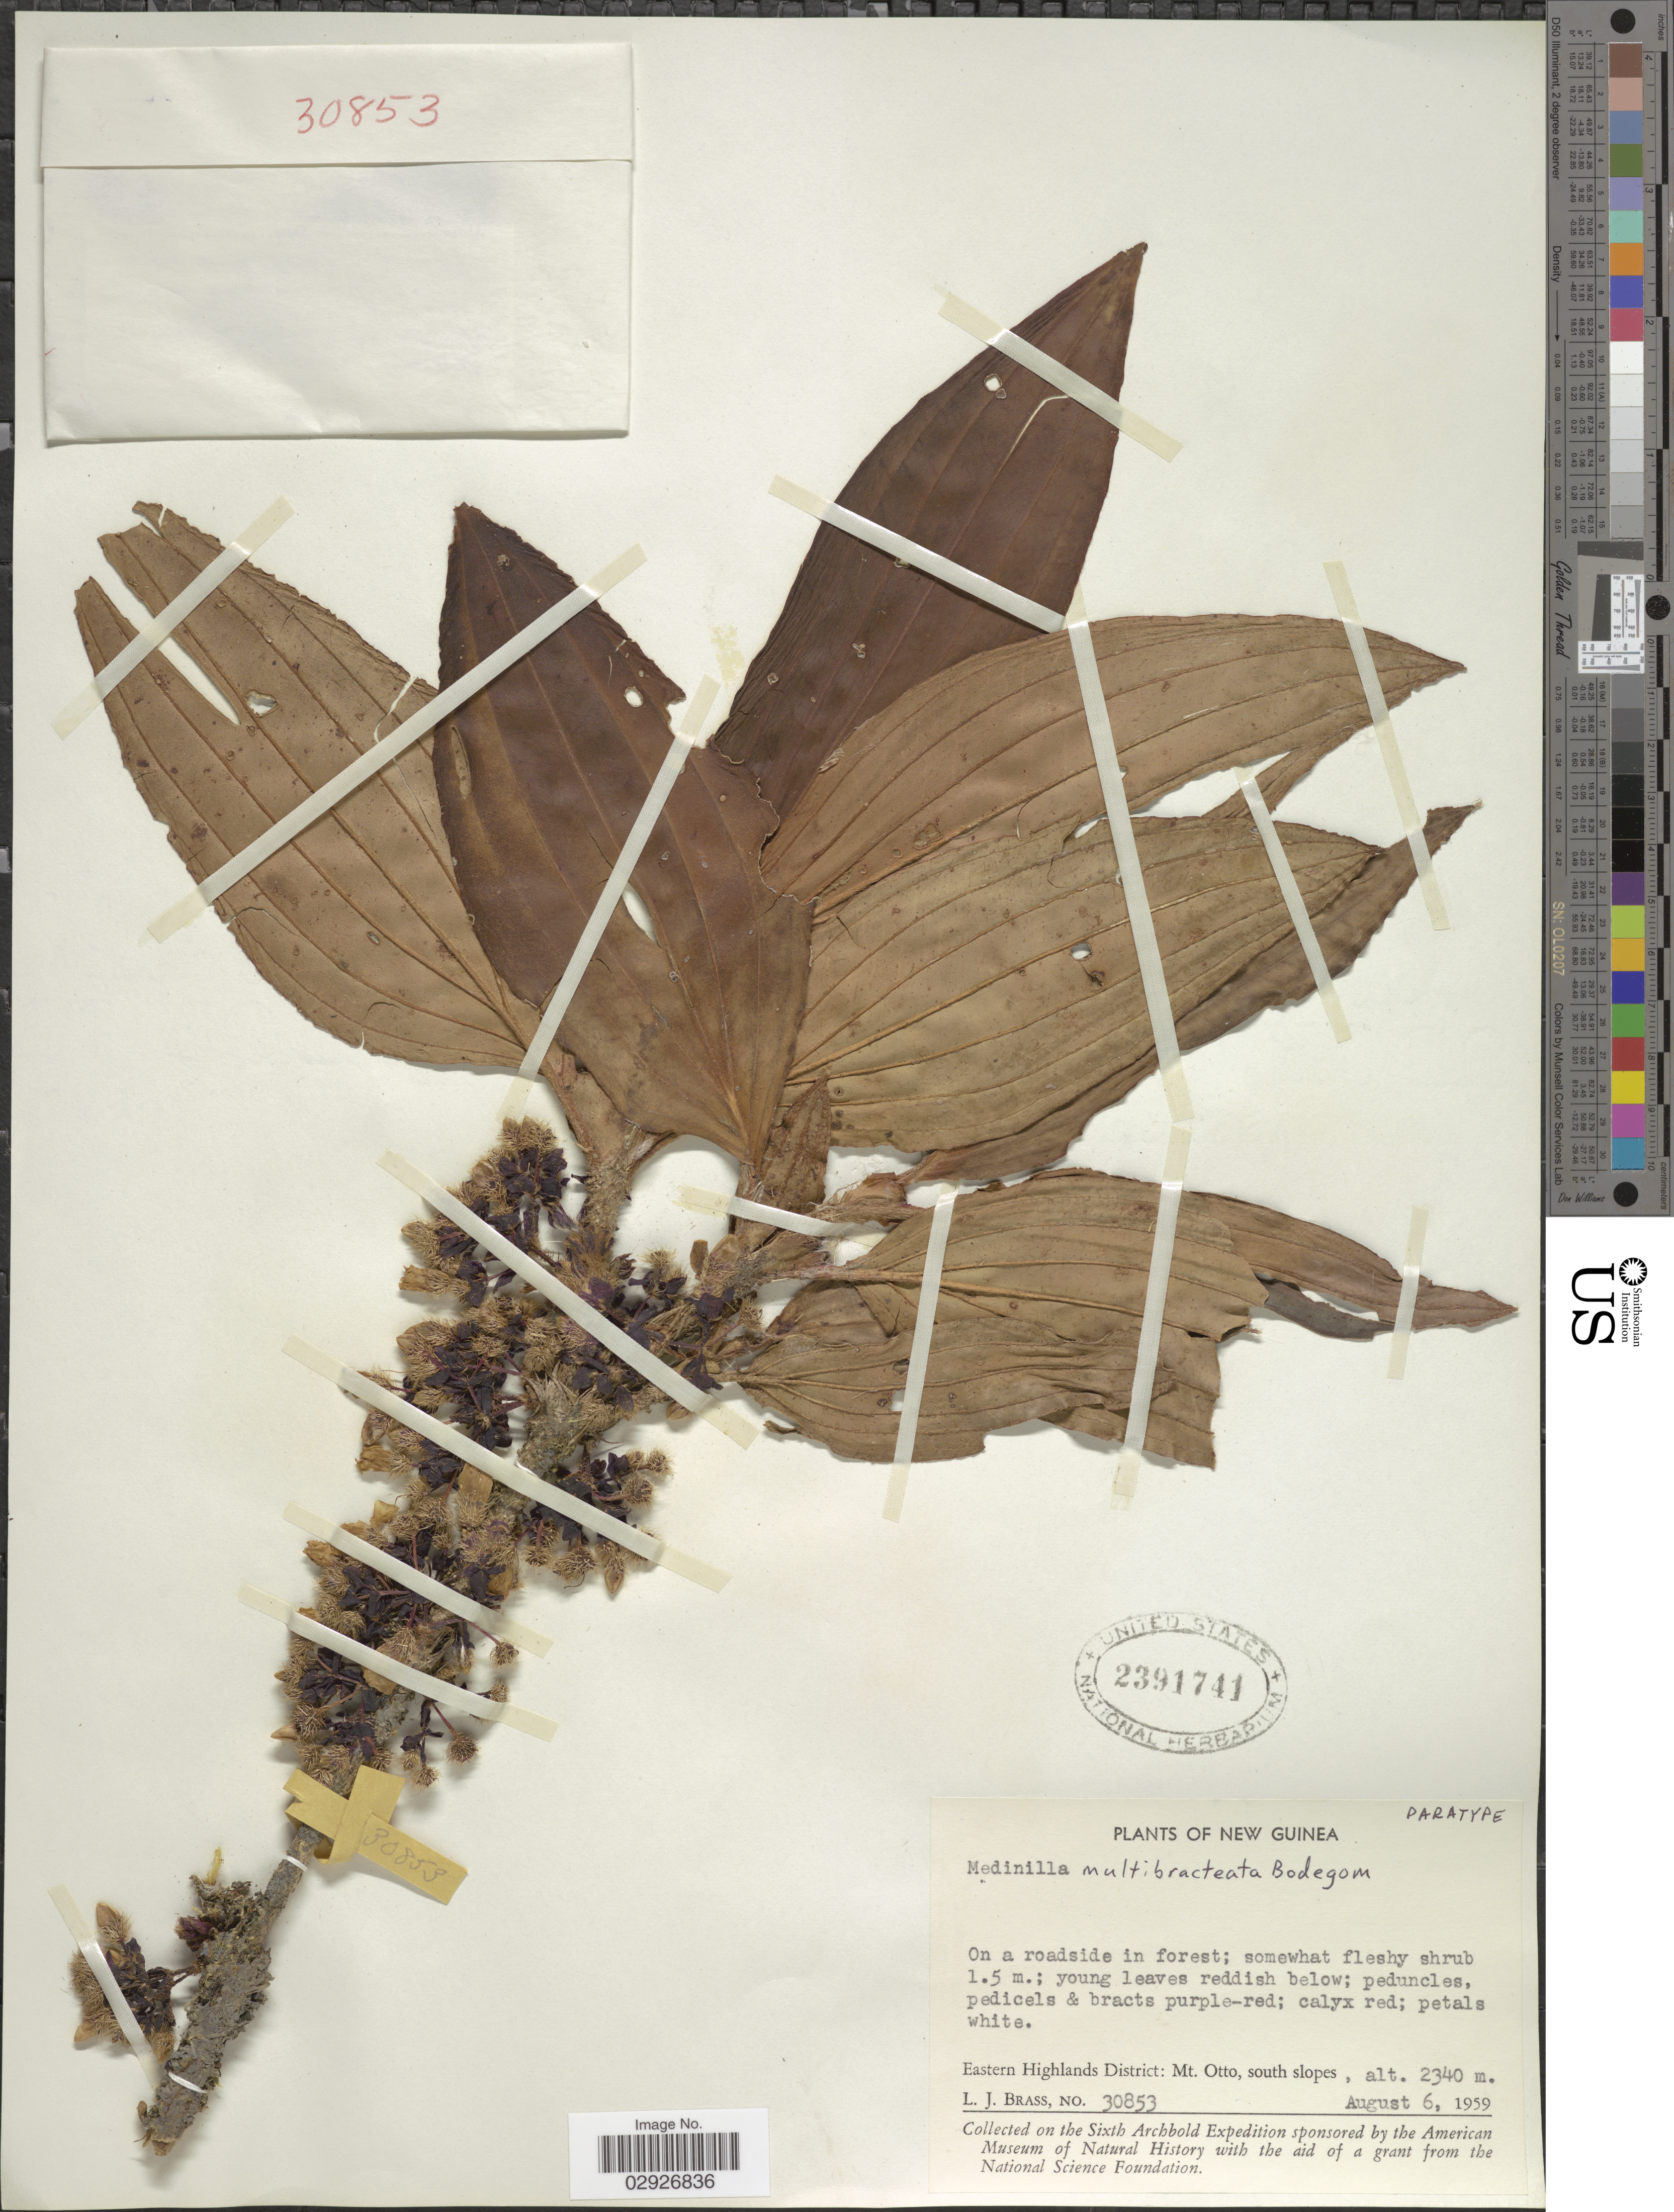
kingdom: Plantae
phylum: Tracheophyta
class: Magnoliopsida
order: Myrtales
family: Melastomataceae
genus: Medinilla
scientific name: Medinilla multibracteata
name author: Bodegom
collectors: L. J. Brass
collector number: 30853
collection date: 1959-08-06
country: Papua New Guinea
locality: New Guinea. Eastern Highlands District: Mt. Otto, south slopes.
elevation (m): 2340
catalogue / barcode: US 2391741